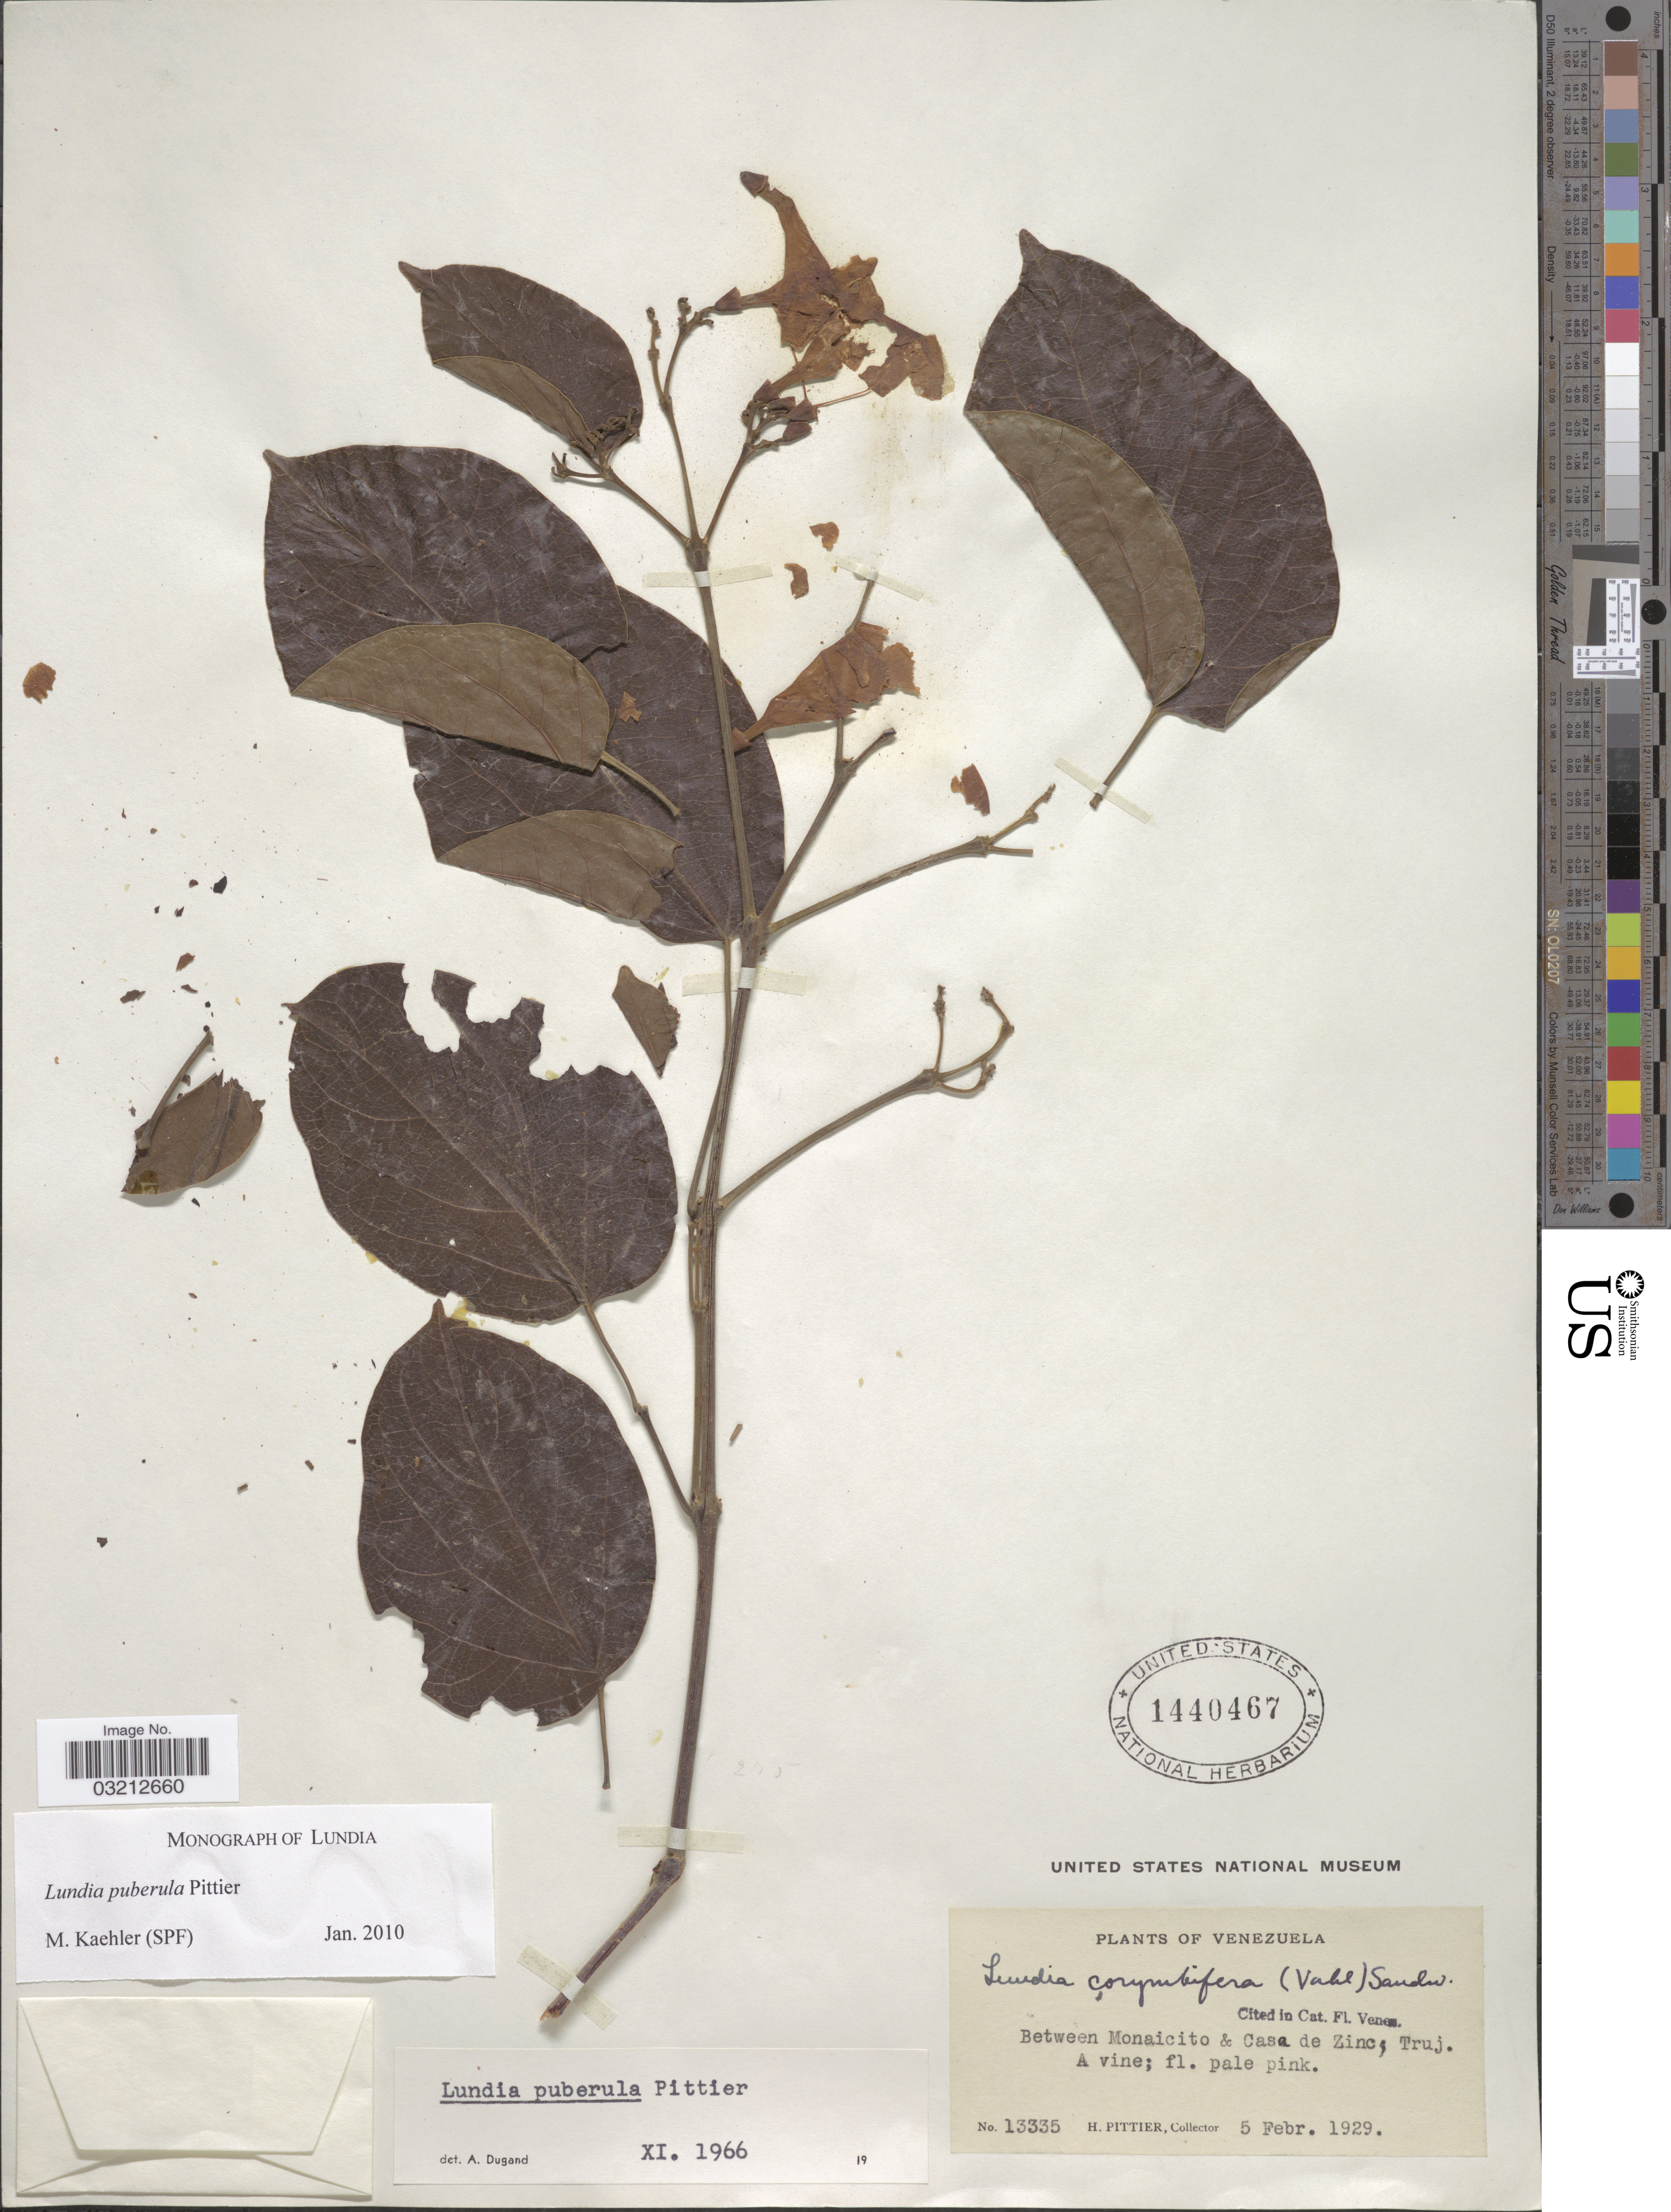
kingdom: Plantae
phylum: Tracheophyta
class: Magnoliopsida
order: Lamiales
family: Bignoniaceae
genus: Lundia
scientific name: Lundia puberula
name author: Pittier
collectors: H. F. Pittier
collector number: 13335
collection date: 1929-02-05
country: Venezuela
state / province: Trujillo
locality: Between Monaicito & Casa de Zinc; Truj.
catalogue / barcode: US 1440467